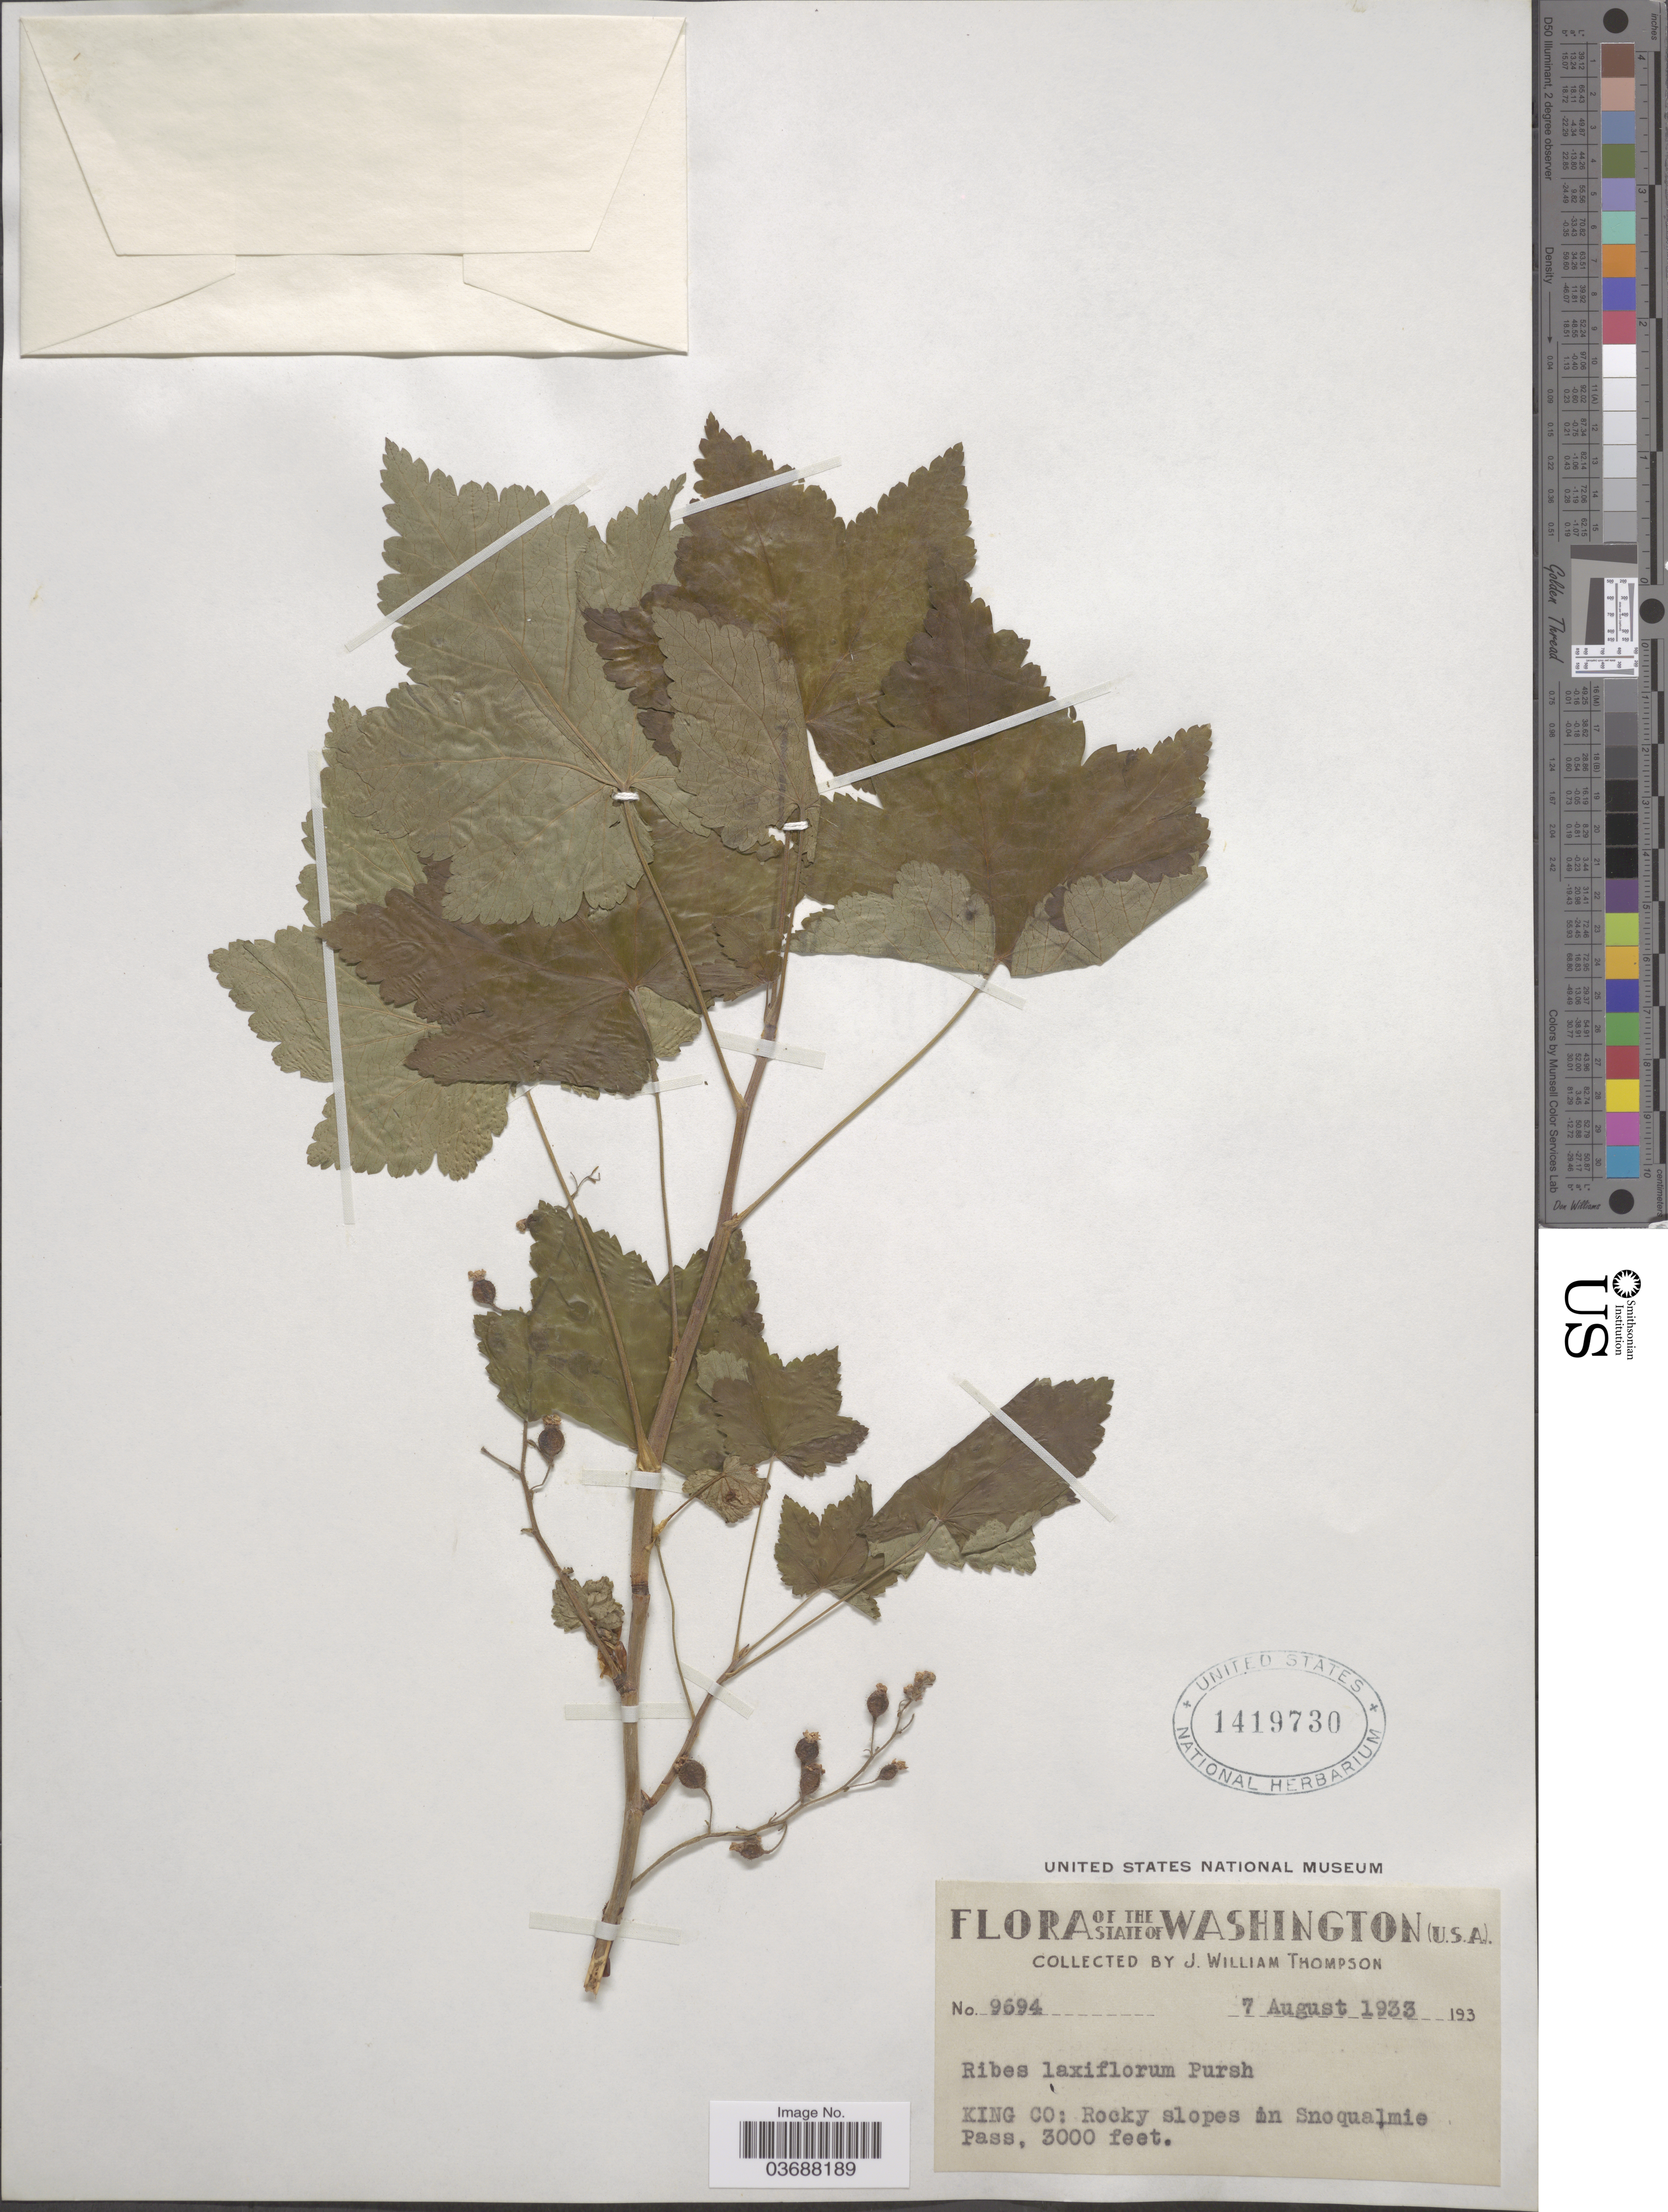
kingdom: Plantae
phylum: Tracheophyta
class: Magnoliopsida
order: Saxifragales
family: Grossulariaceae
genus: Ribes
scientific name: Ribes laxiflorum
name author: Pursh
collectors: J. W. Thompson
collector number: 9694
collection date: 1933-08-07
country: United States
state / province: Washington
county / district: King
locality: King Co: Rocky slopes in Snoqualmie Pass.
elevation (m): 914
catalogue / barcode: US 1419730